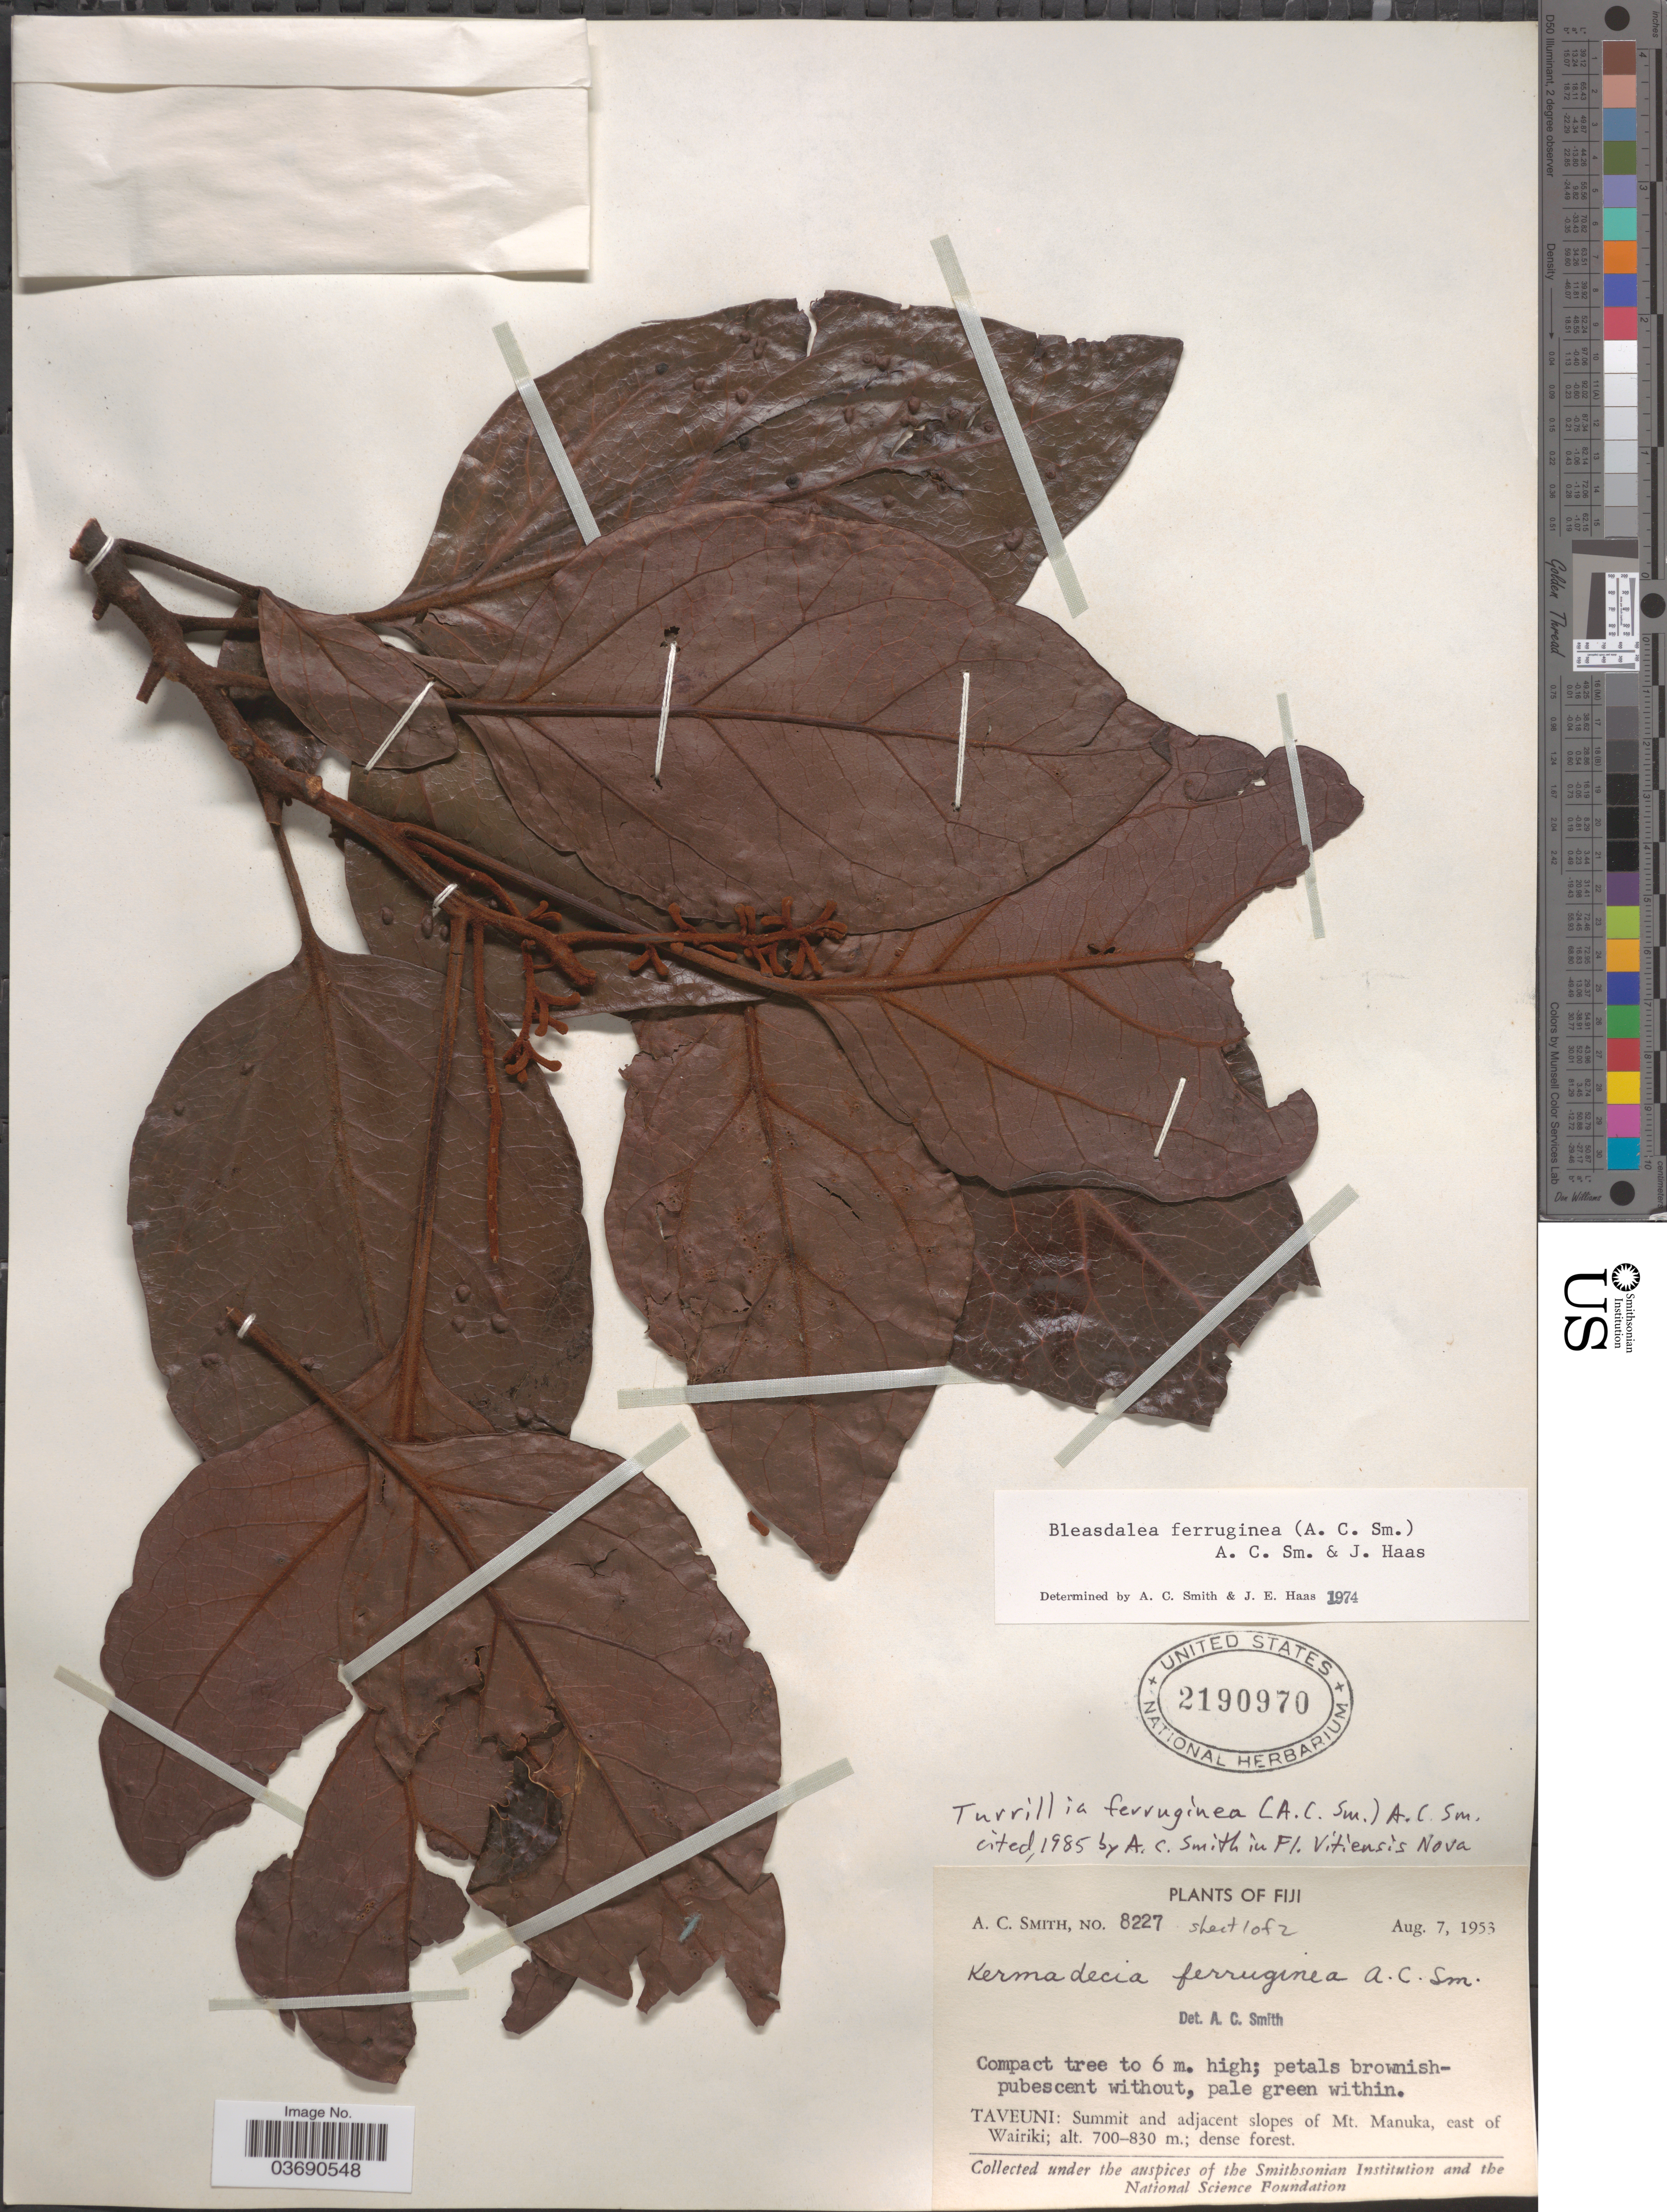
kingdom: Plantae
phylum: Tracheophyta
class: Magnoliopsida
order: Proteales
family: Proteaceae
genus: Turrillia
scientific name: Turrillia ferruginea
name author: (A.C. Sm.) A.C. Sm.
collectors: A. C. Smith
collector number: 8227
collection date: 1953-08-07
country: Fiji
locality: Taveuni: Summit and adjacent slopes of Mt. Manuka, east of Wairiki.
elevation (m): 700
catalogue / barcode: US 2190970